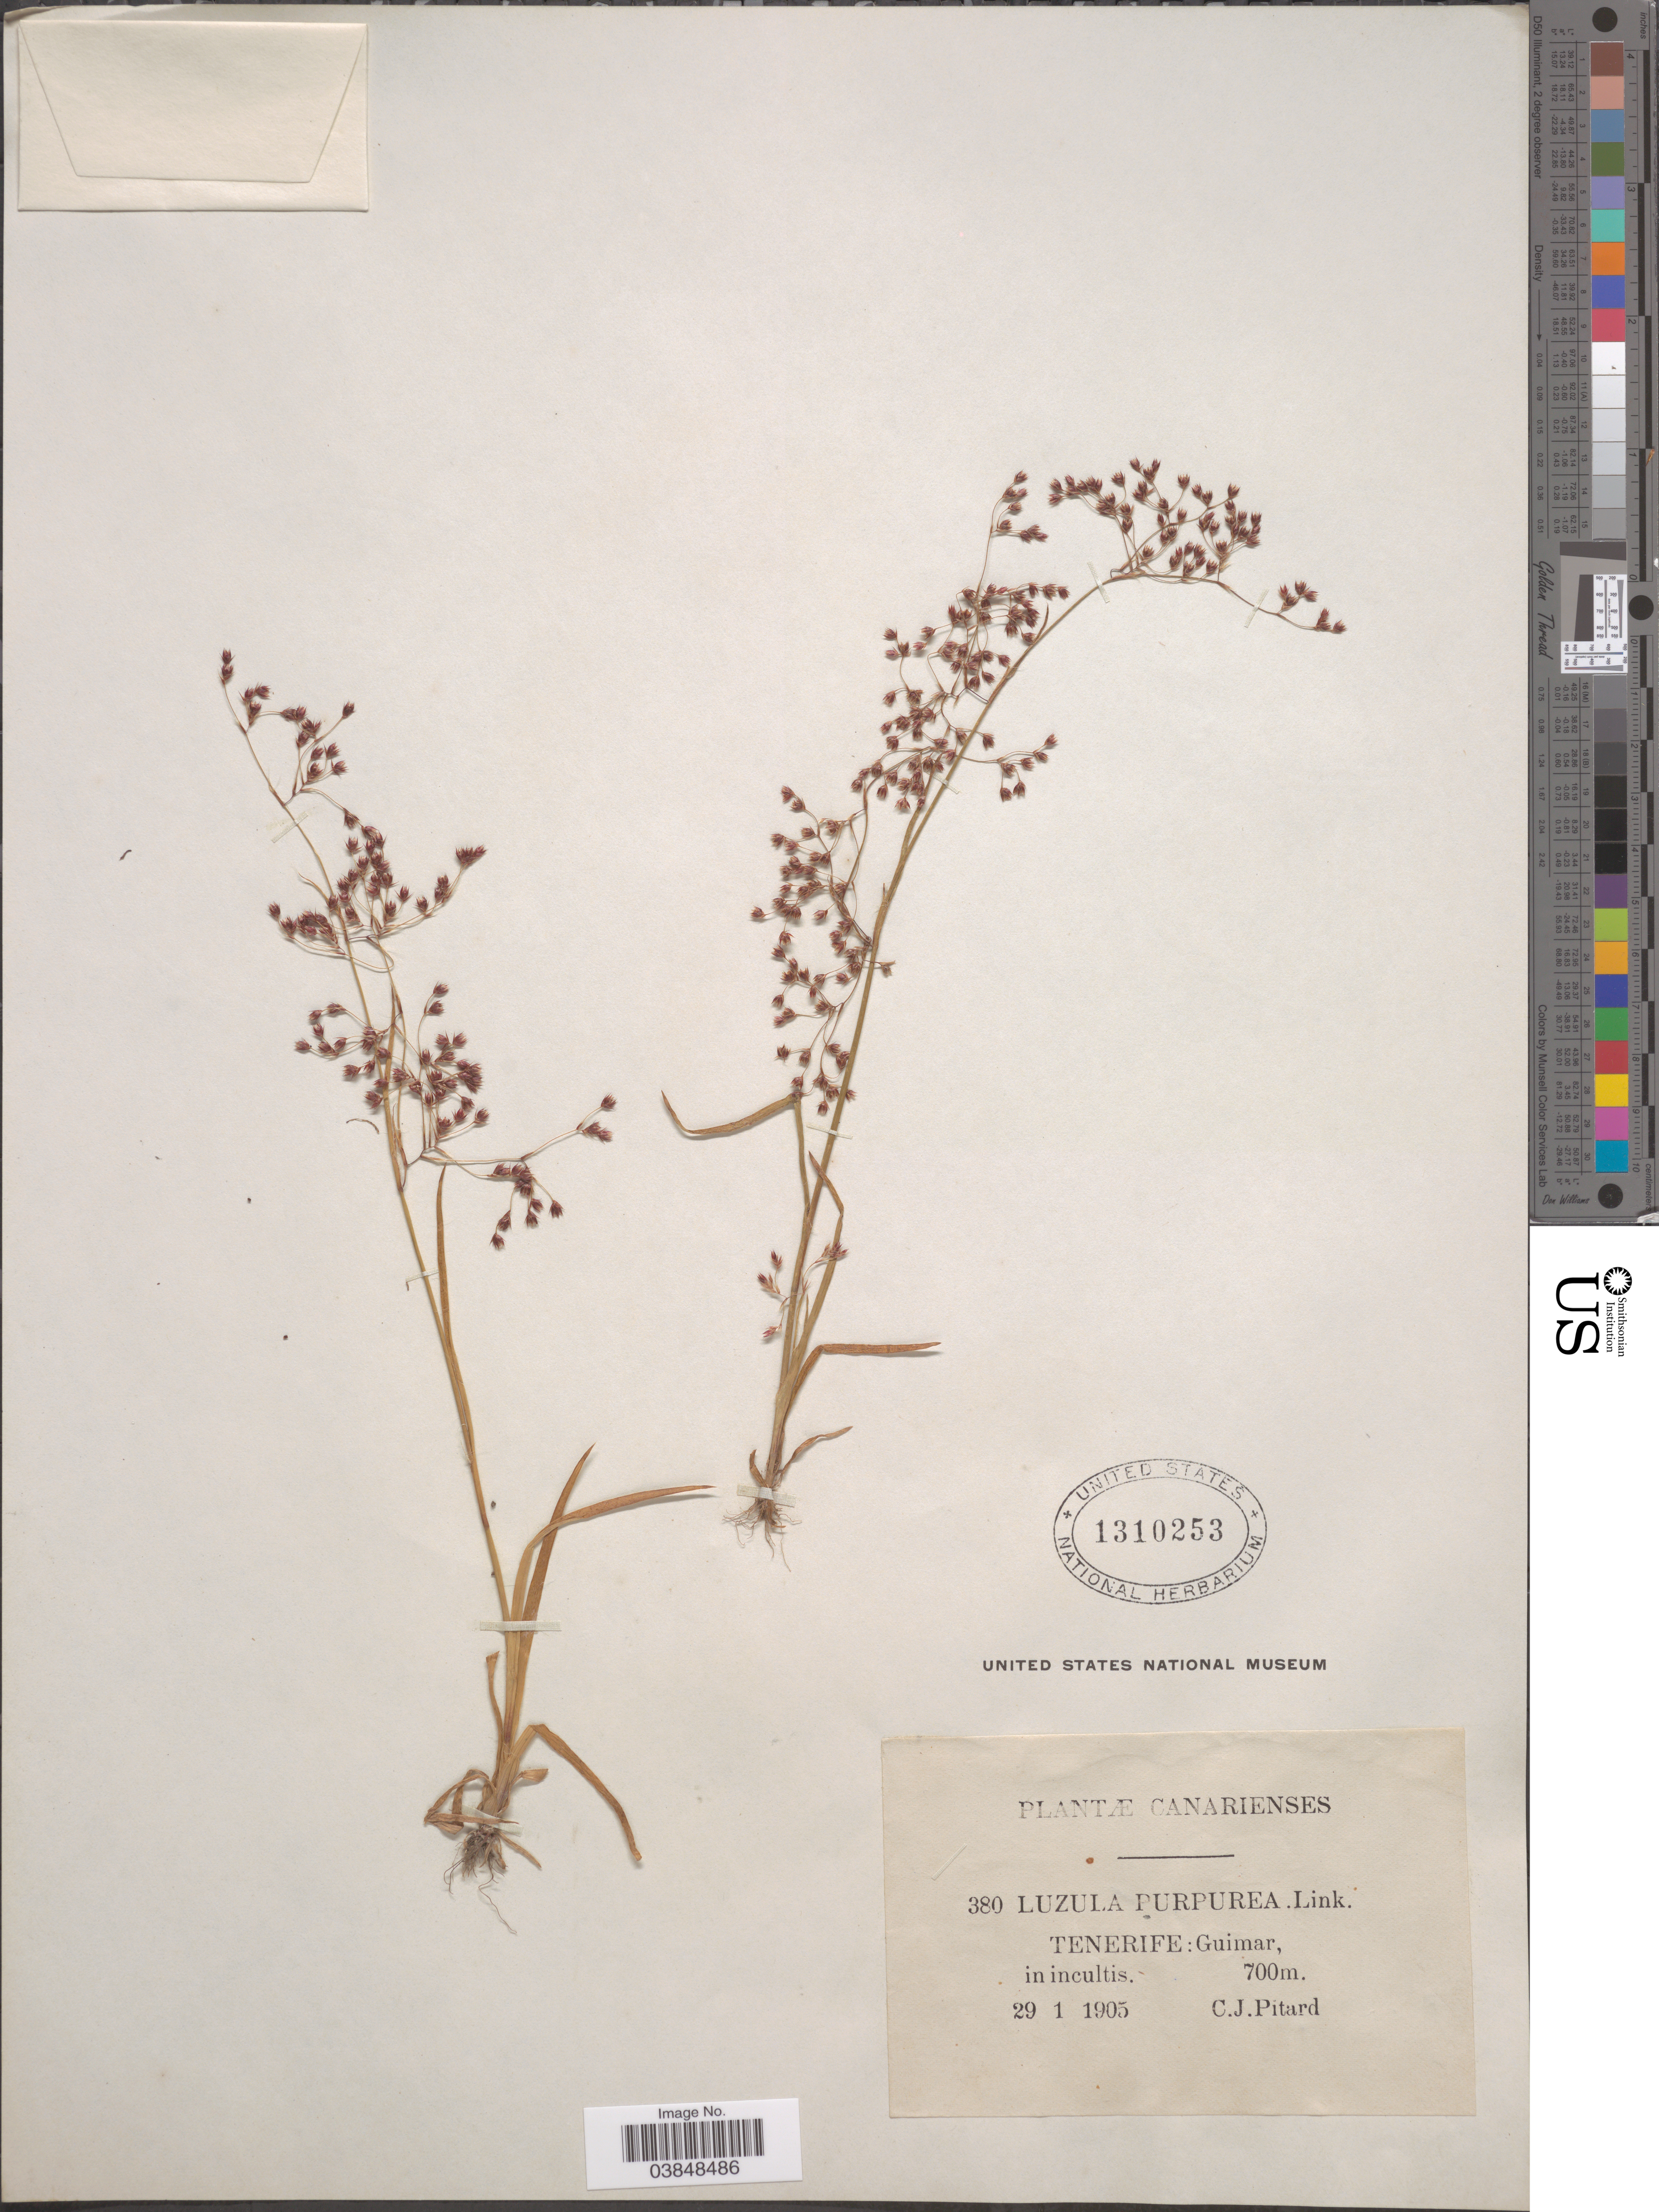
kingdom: Plantae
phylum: Tracheophyta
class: Liliopsida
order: Poales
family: Juncaceae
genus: Luzula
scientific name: Luzula purpurea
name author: Link ex E. Mey.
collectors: C. Pitard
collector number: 380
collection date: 1905-01-29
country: Spain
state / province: Canarias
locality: Canarienses. Tenerife: Guimar, in incultis.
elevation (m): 700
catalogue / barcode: US 1310253